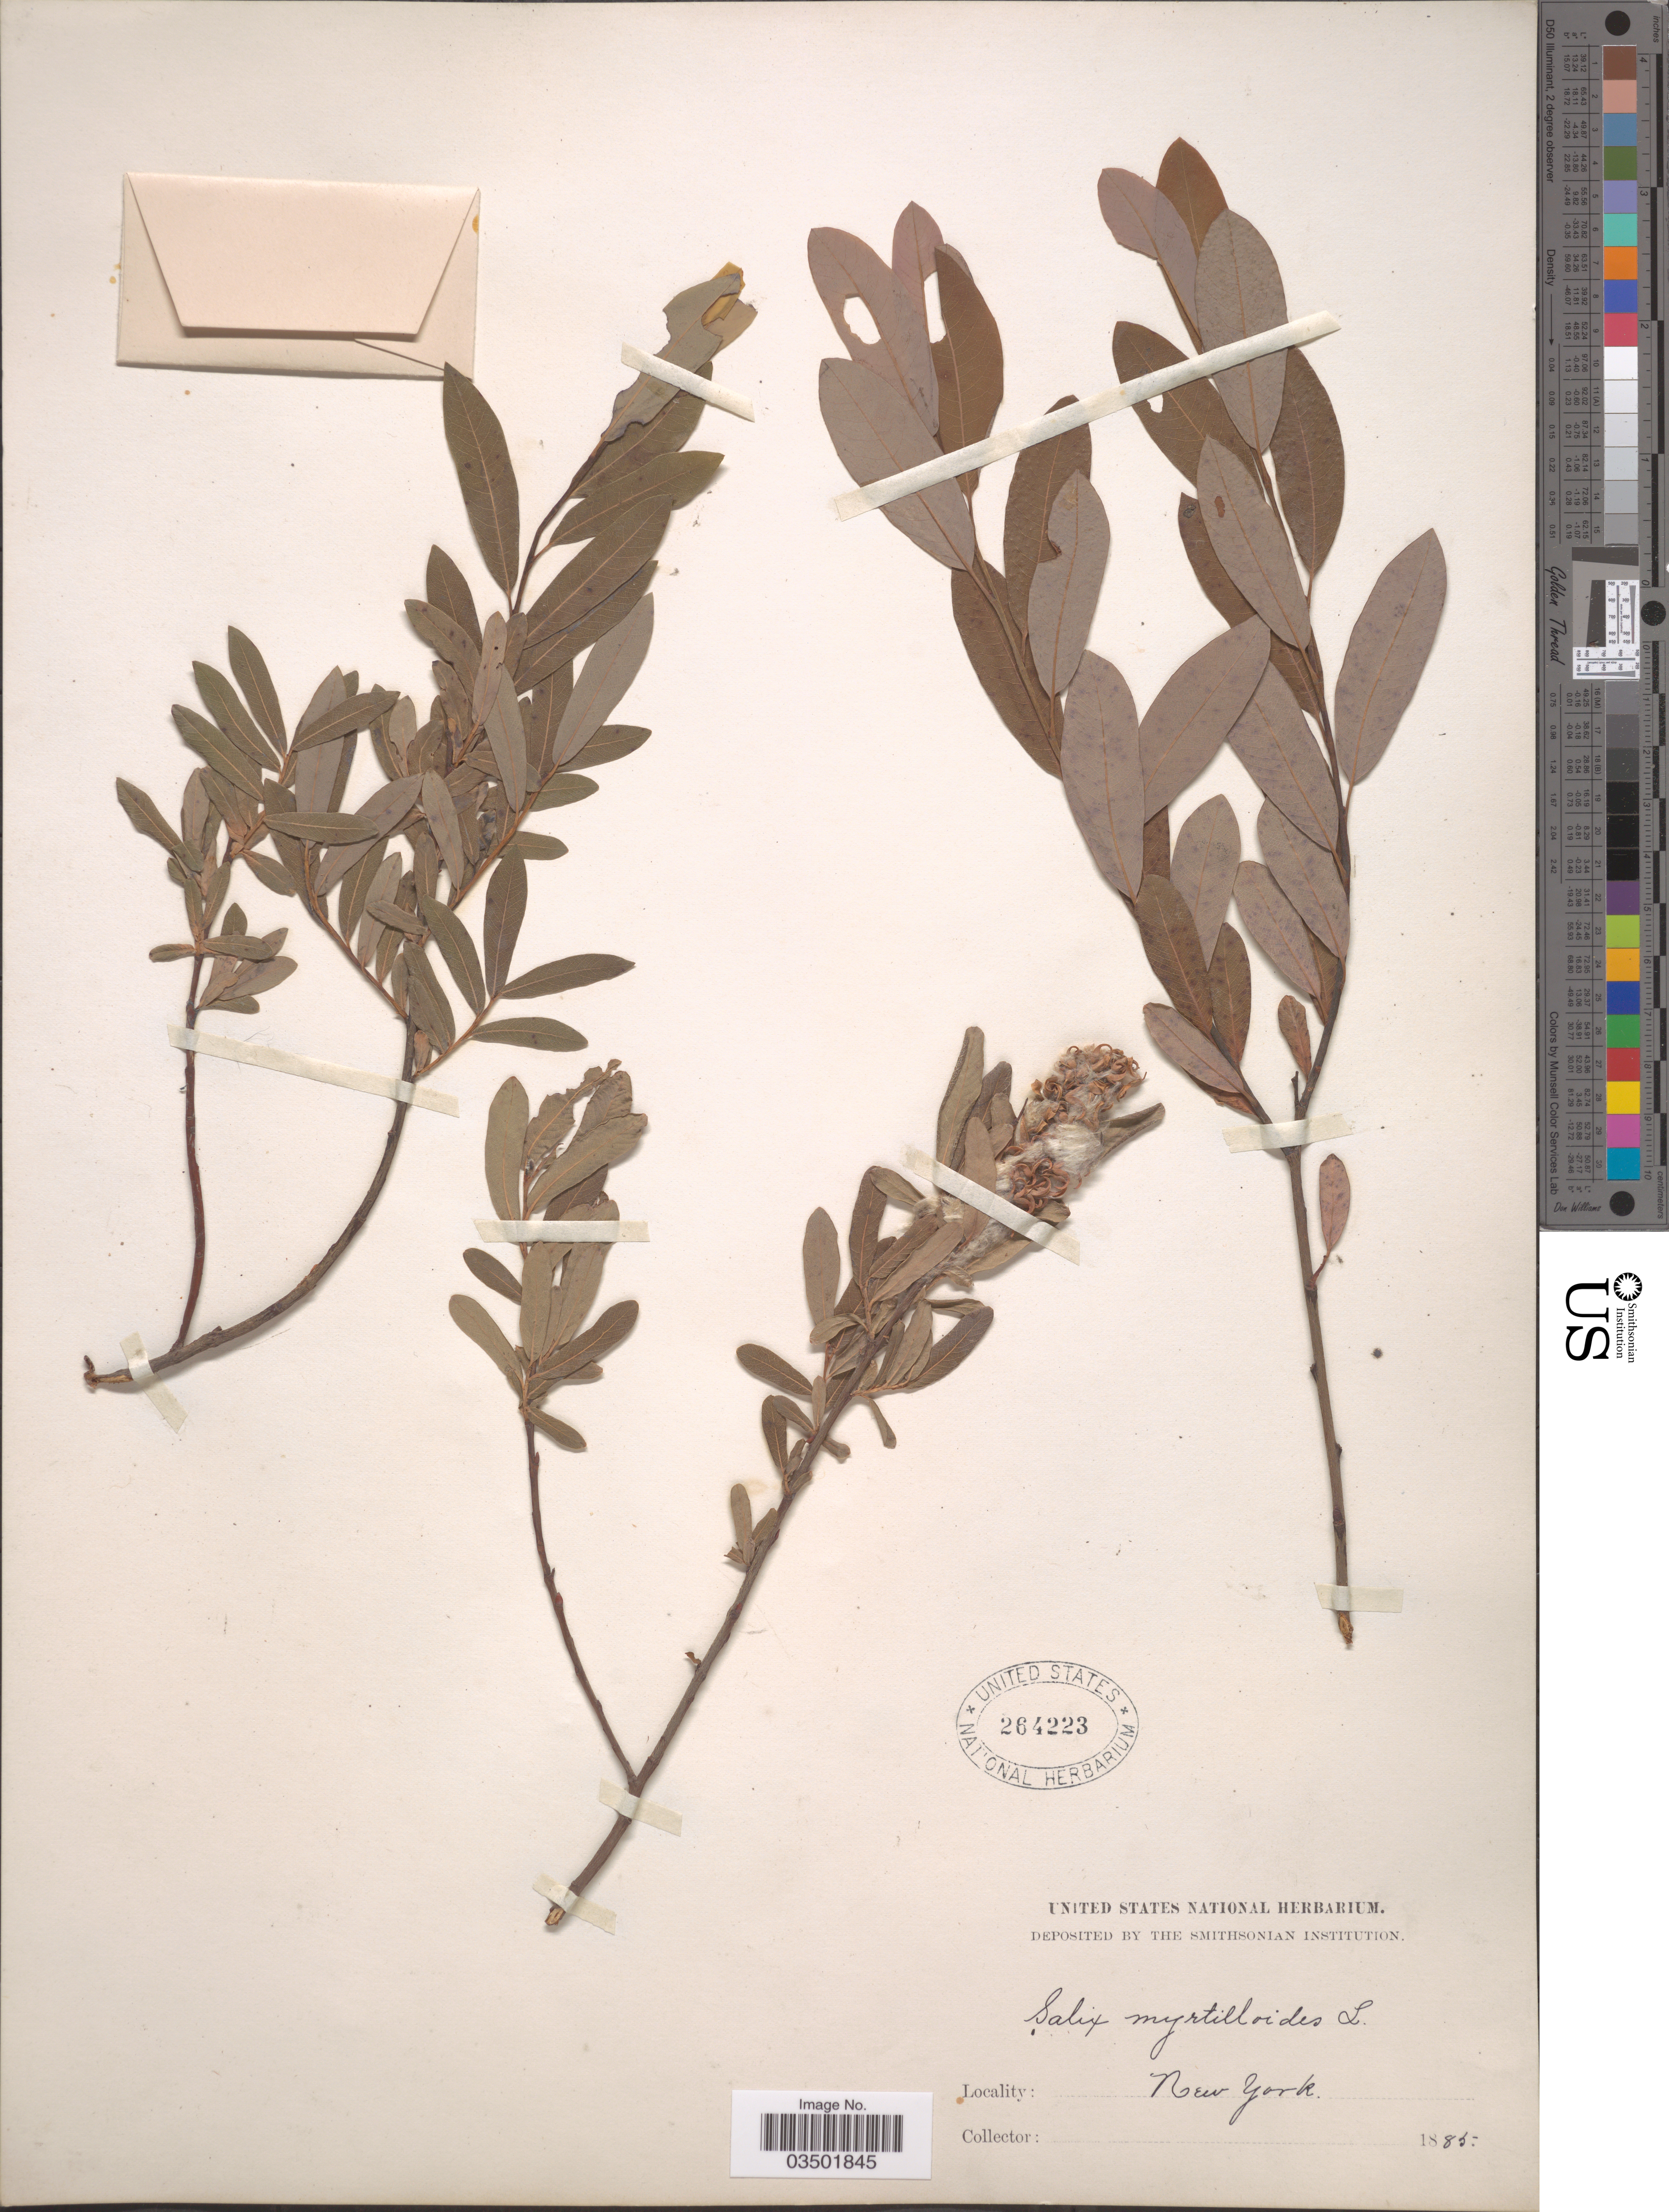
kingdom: Plantae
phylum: Tracheophyta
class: Magnoliopsida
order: Malpighiales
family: Salicaceae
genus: Salix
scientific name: Salix pedicellaris var. hypoglauca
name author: Fernald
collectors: ex herb. United States National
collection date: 1885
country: United States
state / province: New York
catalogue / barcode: US 264223